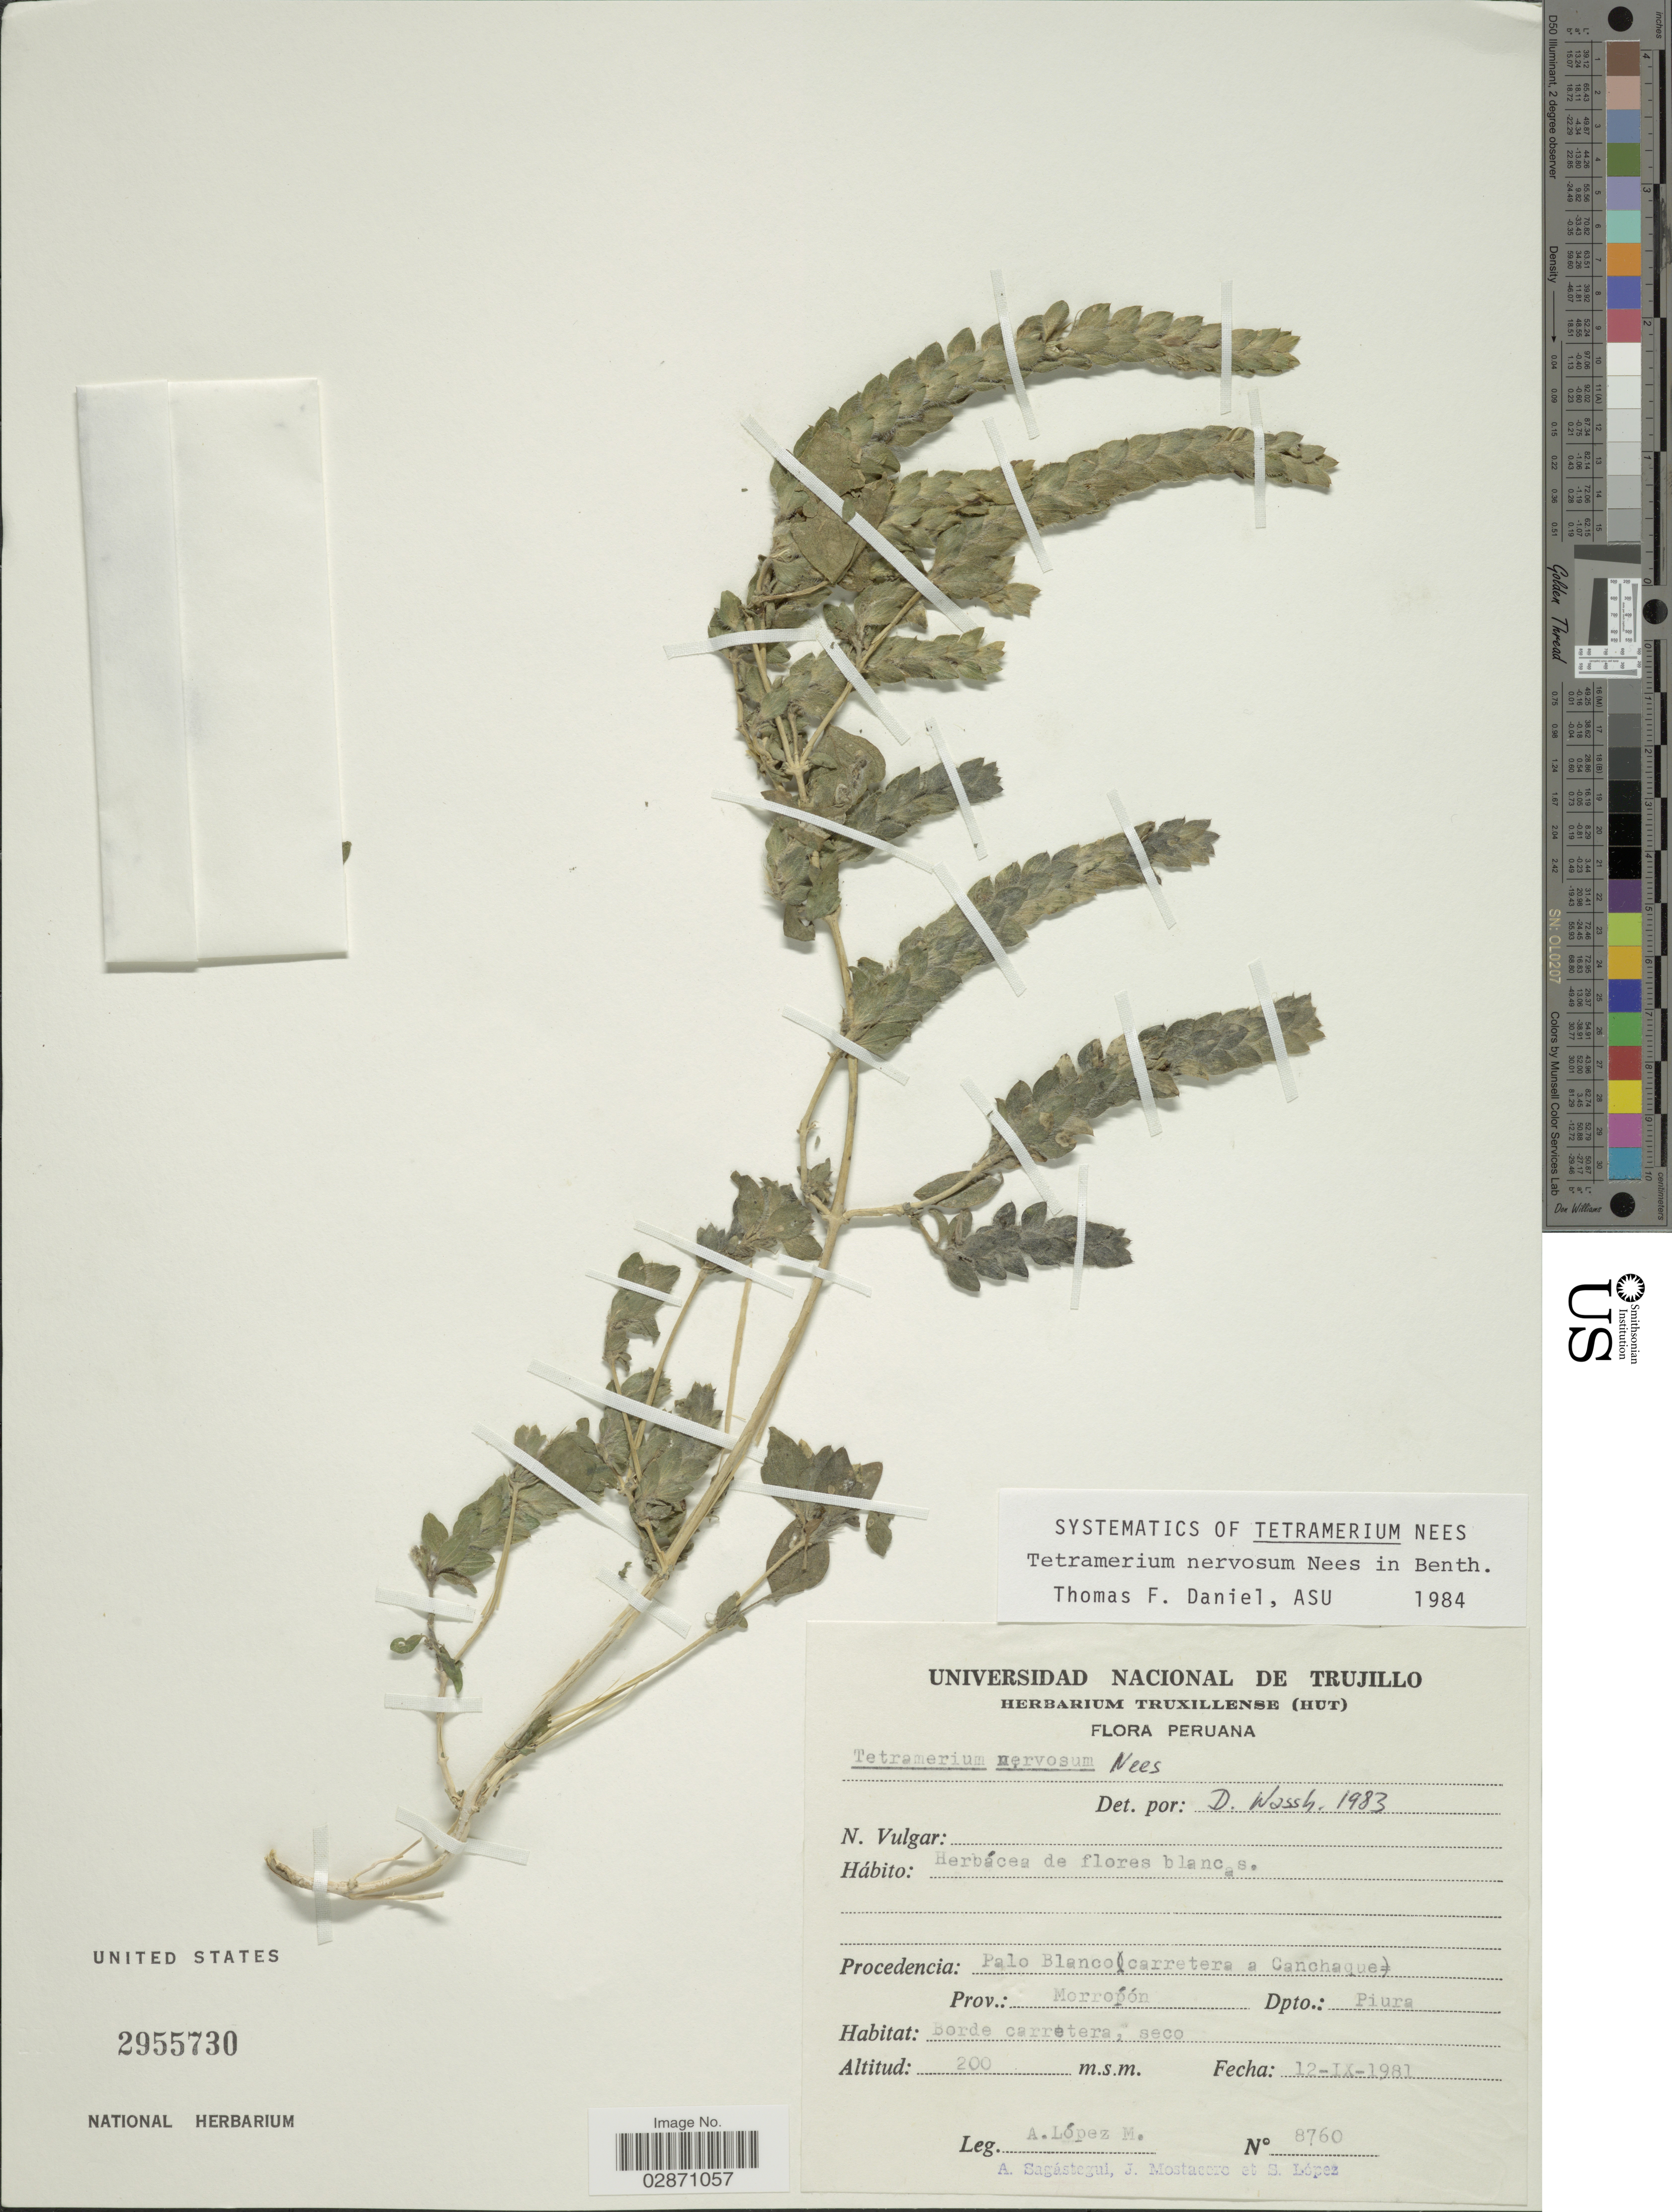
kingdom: Plantae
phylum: Tracheophyta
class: Magnoliopsida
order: Lamiales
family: Acanthaceae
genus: Tetramerium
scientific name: Tetramerium nervosum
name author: Nees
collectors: A. López M., A. Sagastegui, J. Mostacero & S. Lopez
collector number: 8760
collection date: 1981-09-12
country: Peru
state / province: Piura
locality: Palo Blanco (carretero a Canchaque), Prov.: Morropón, Dpto.: Piura.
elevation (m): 200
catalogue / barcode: US 2955730